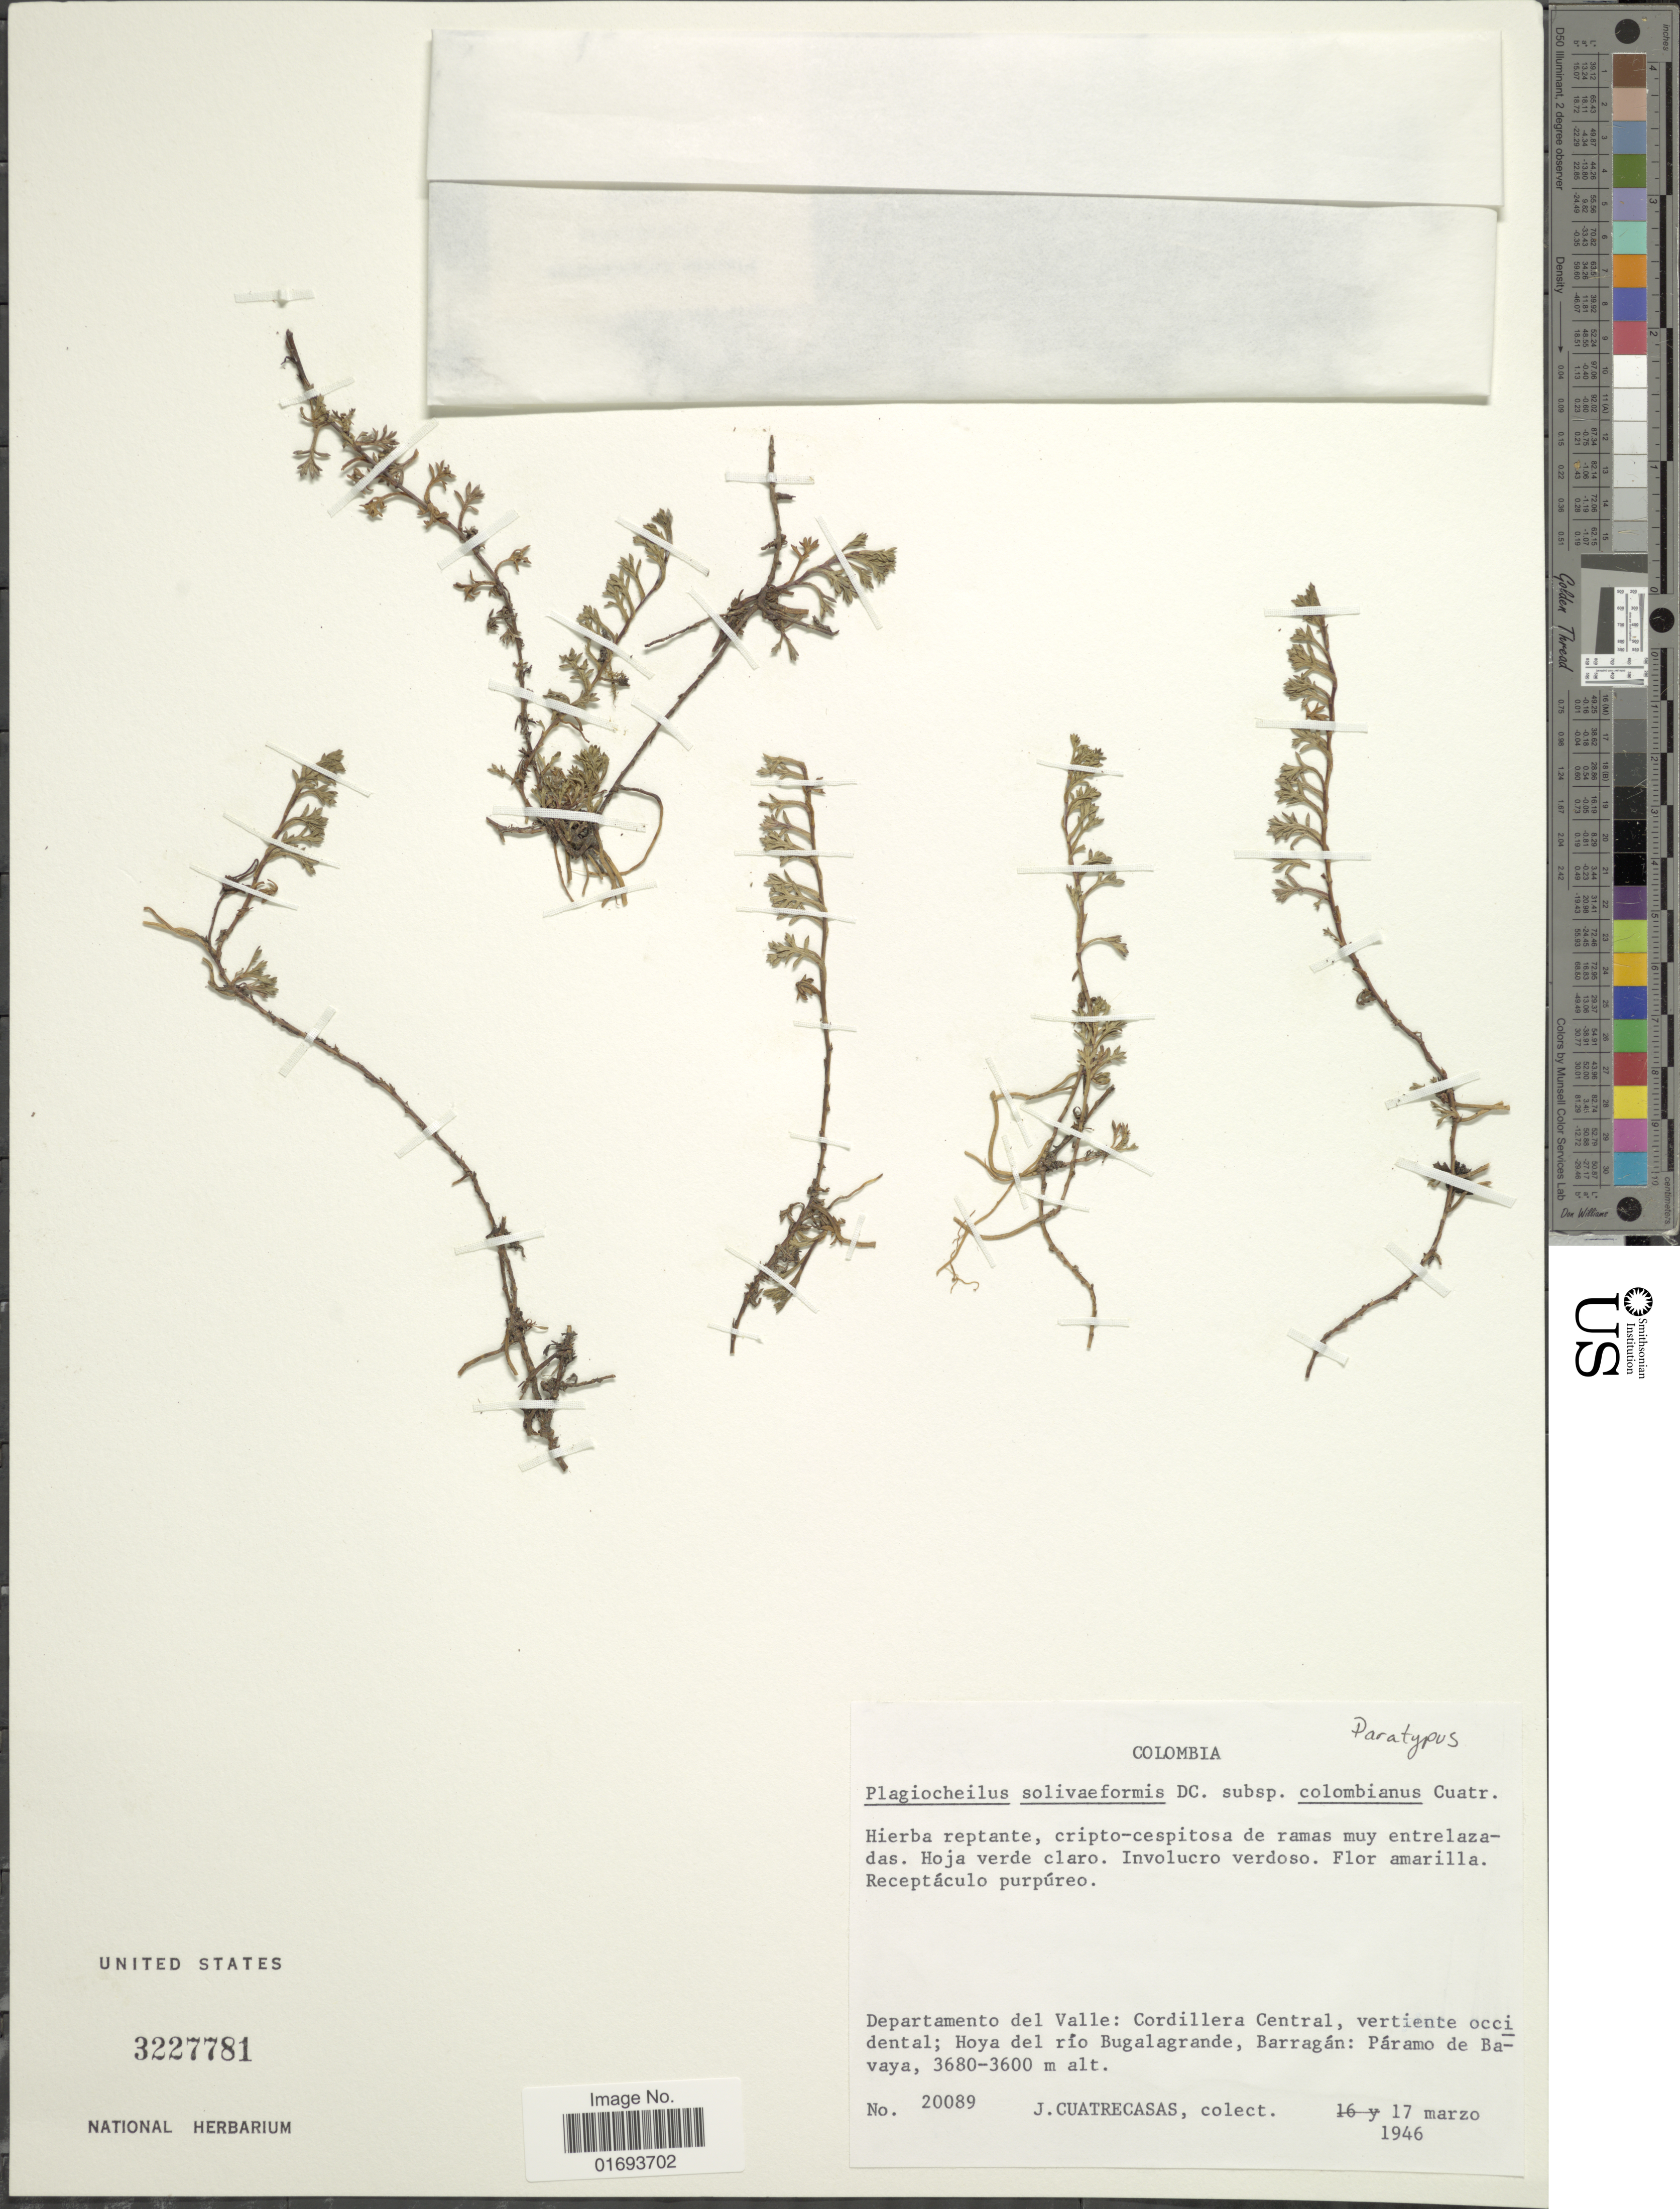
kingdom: Plantae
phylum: Tracheophyta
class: Magnoliopsida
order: Asterales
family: Asteraceae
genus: Plagiocheilus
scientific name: Plagiocheilus solivaeformis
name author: DC.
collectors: J. Cuatrecasas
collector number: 20089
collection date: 1946-03-17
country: Colombia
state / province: Valle del Cauca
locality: Departamento del Valle: Cordillera Central, rio Bugalagrande, Barragan: Paramo de Bavaya.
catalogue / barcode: US 3227781